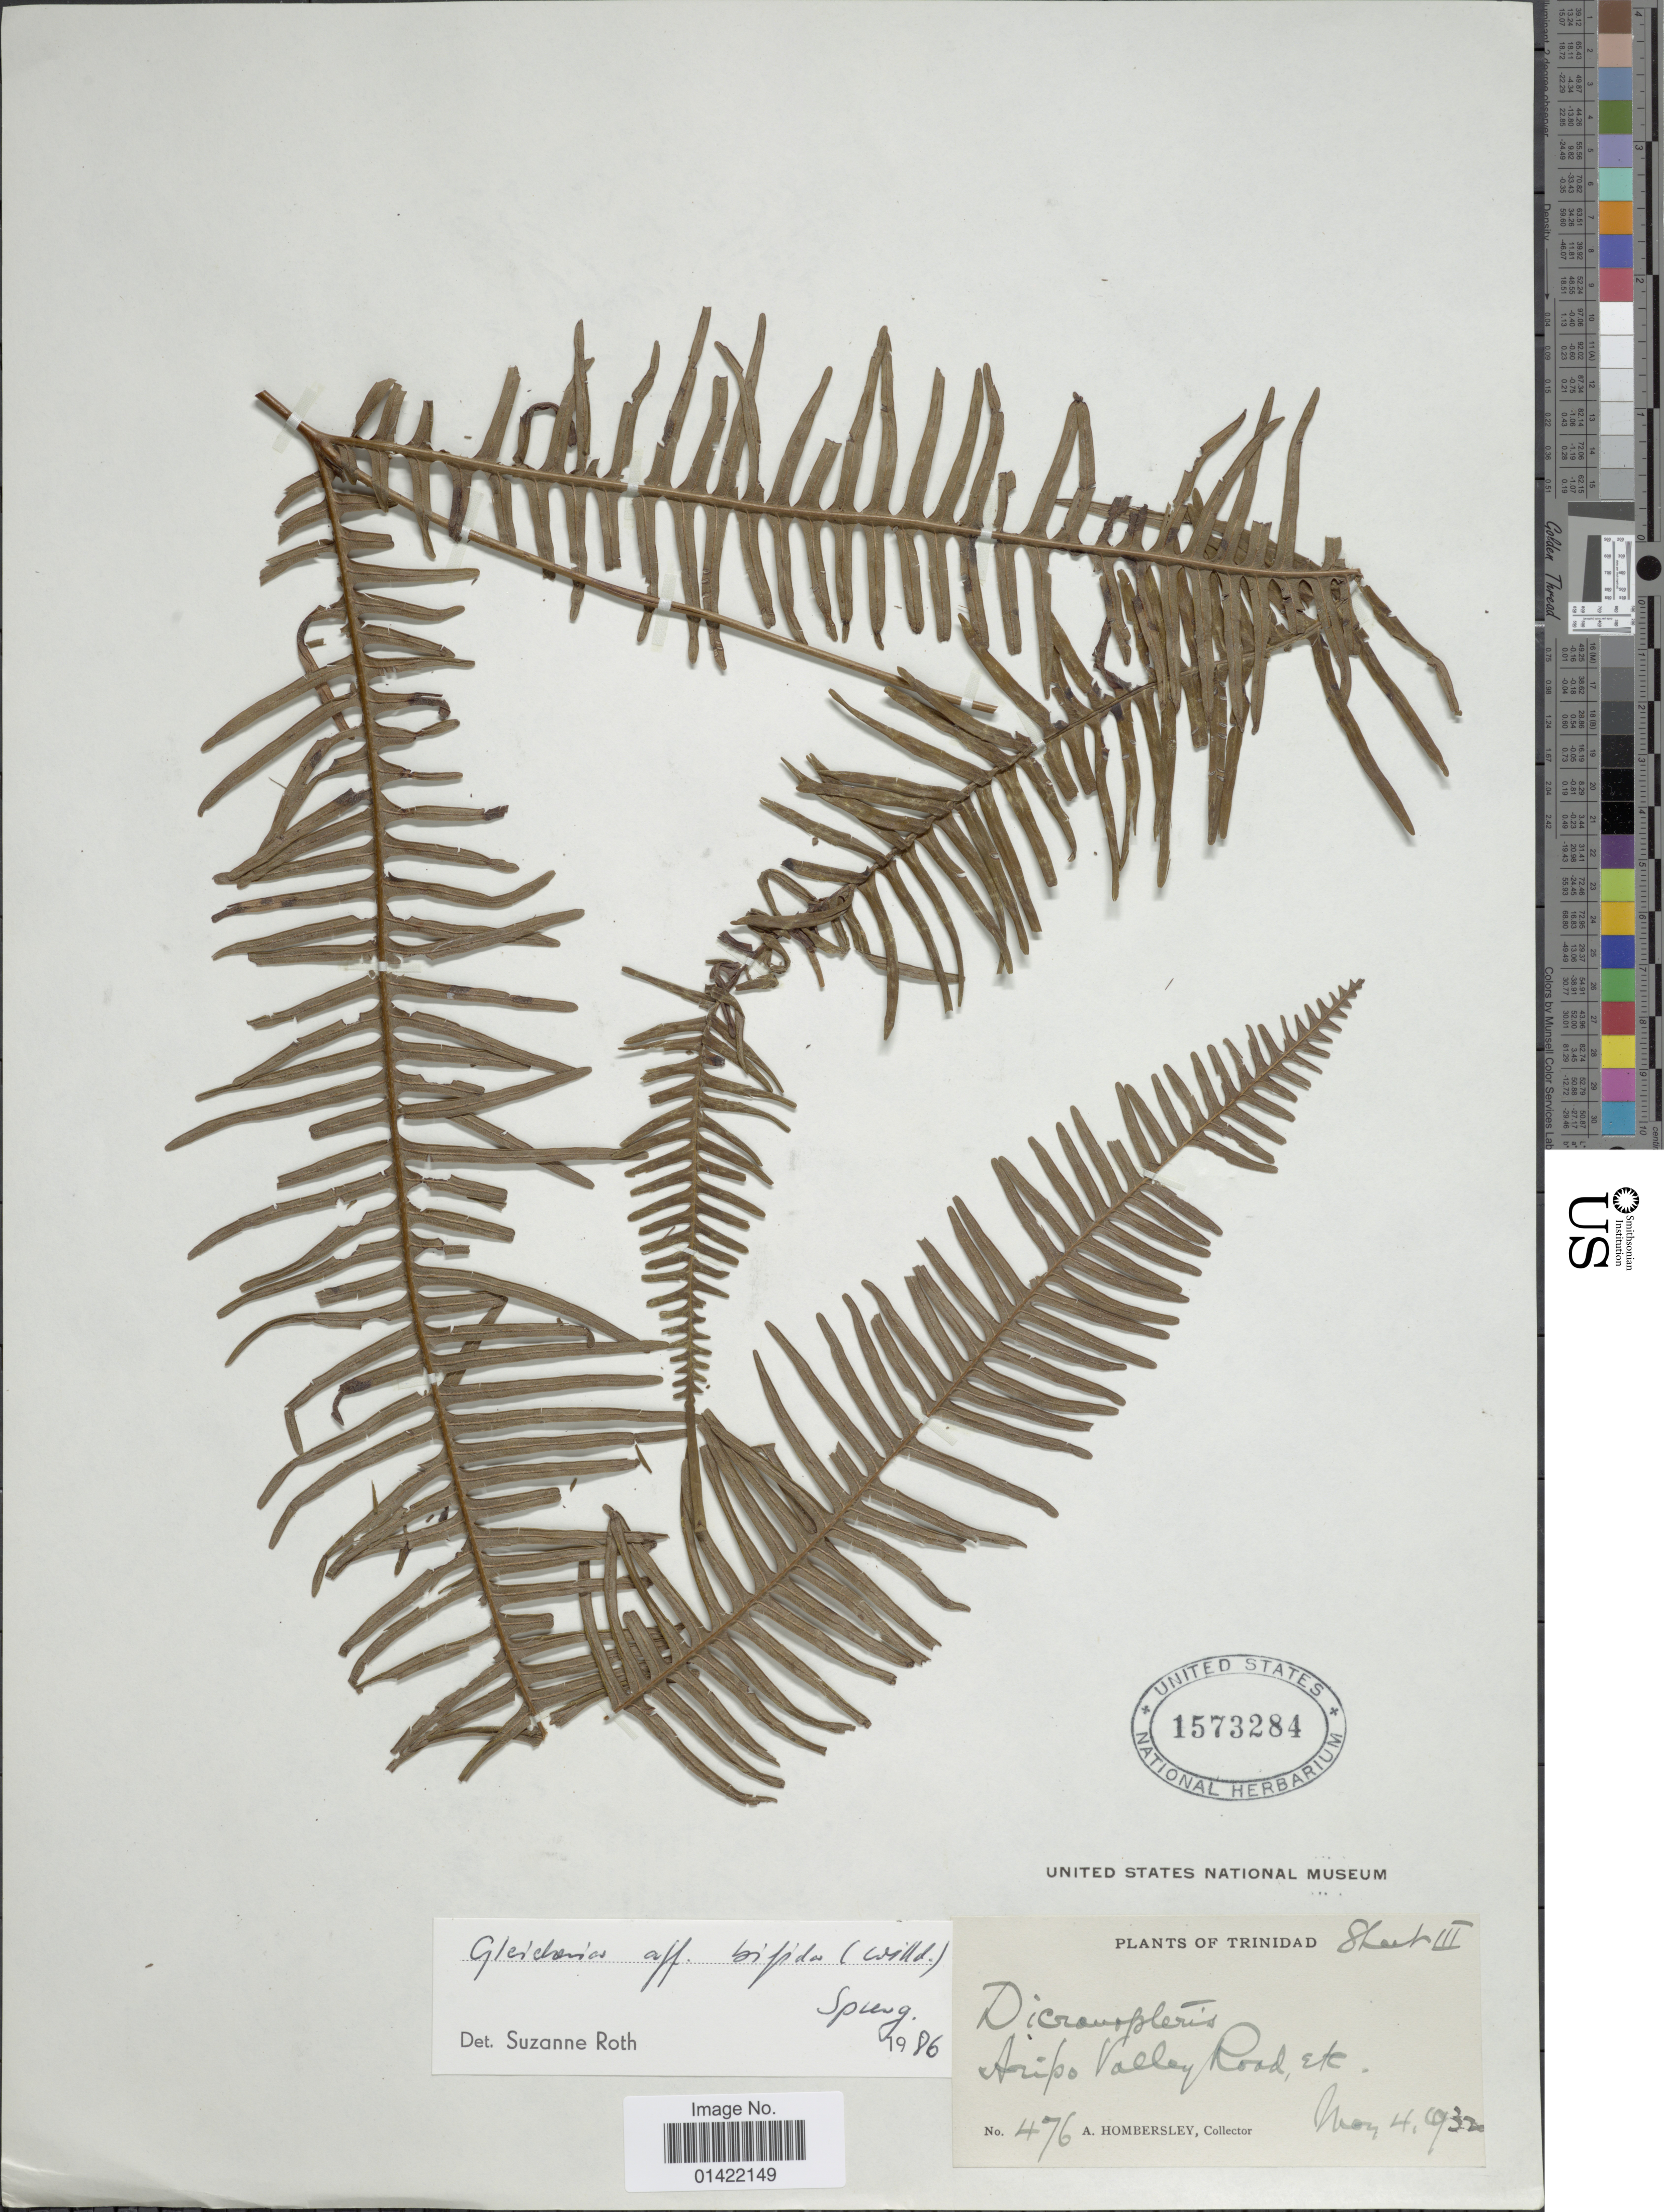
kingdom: Plantae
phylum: Tracheophyta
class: Polypodiopsida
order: Gleicheniales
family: Gleicheniaceae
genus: Sticherus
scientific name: Sticherus bifidus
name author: (Willd.) Ching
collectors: A. Hombersley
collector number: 476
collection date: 1932-05-04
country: Trinidad and Tobago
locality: Trinidad. Aripo Valley Road, etc.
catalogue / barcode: US 1573284